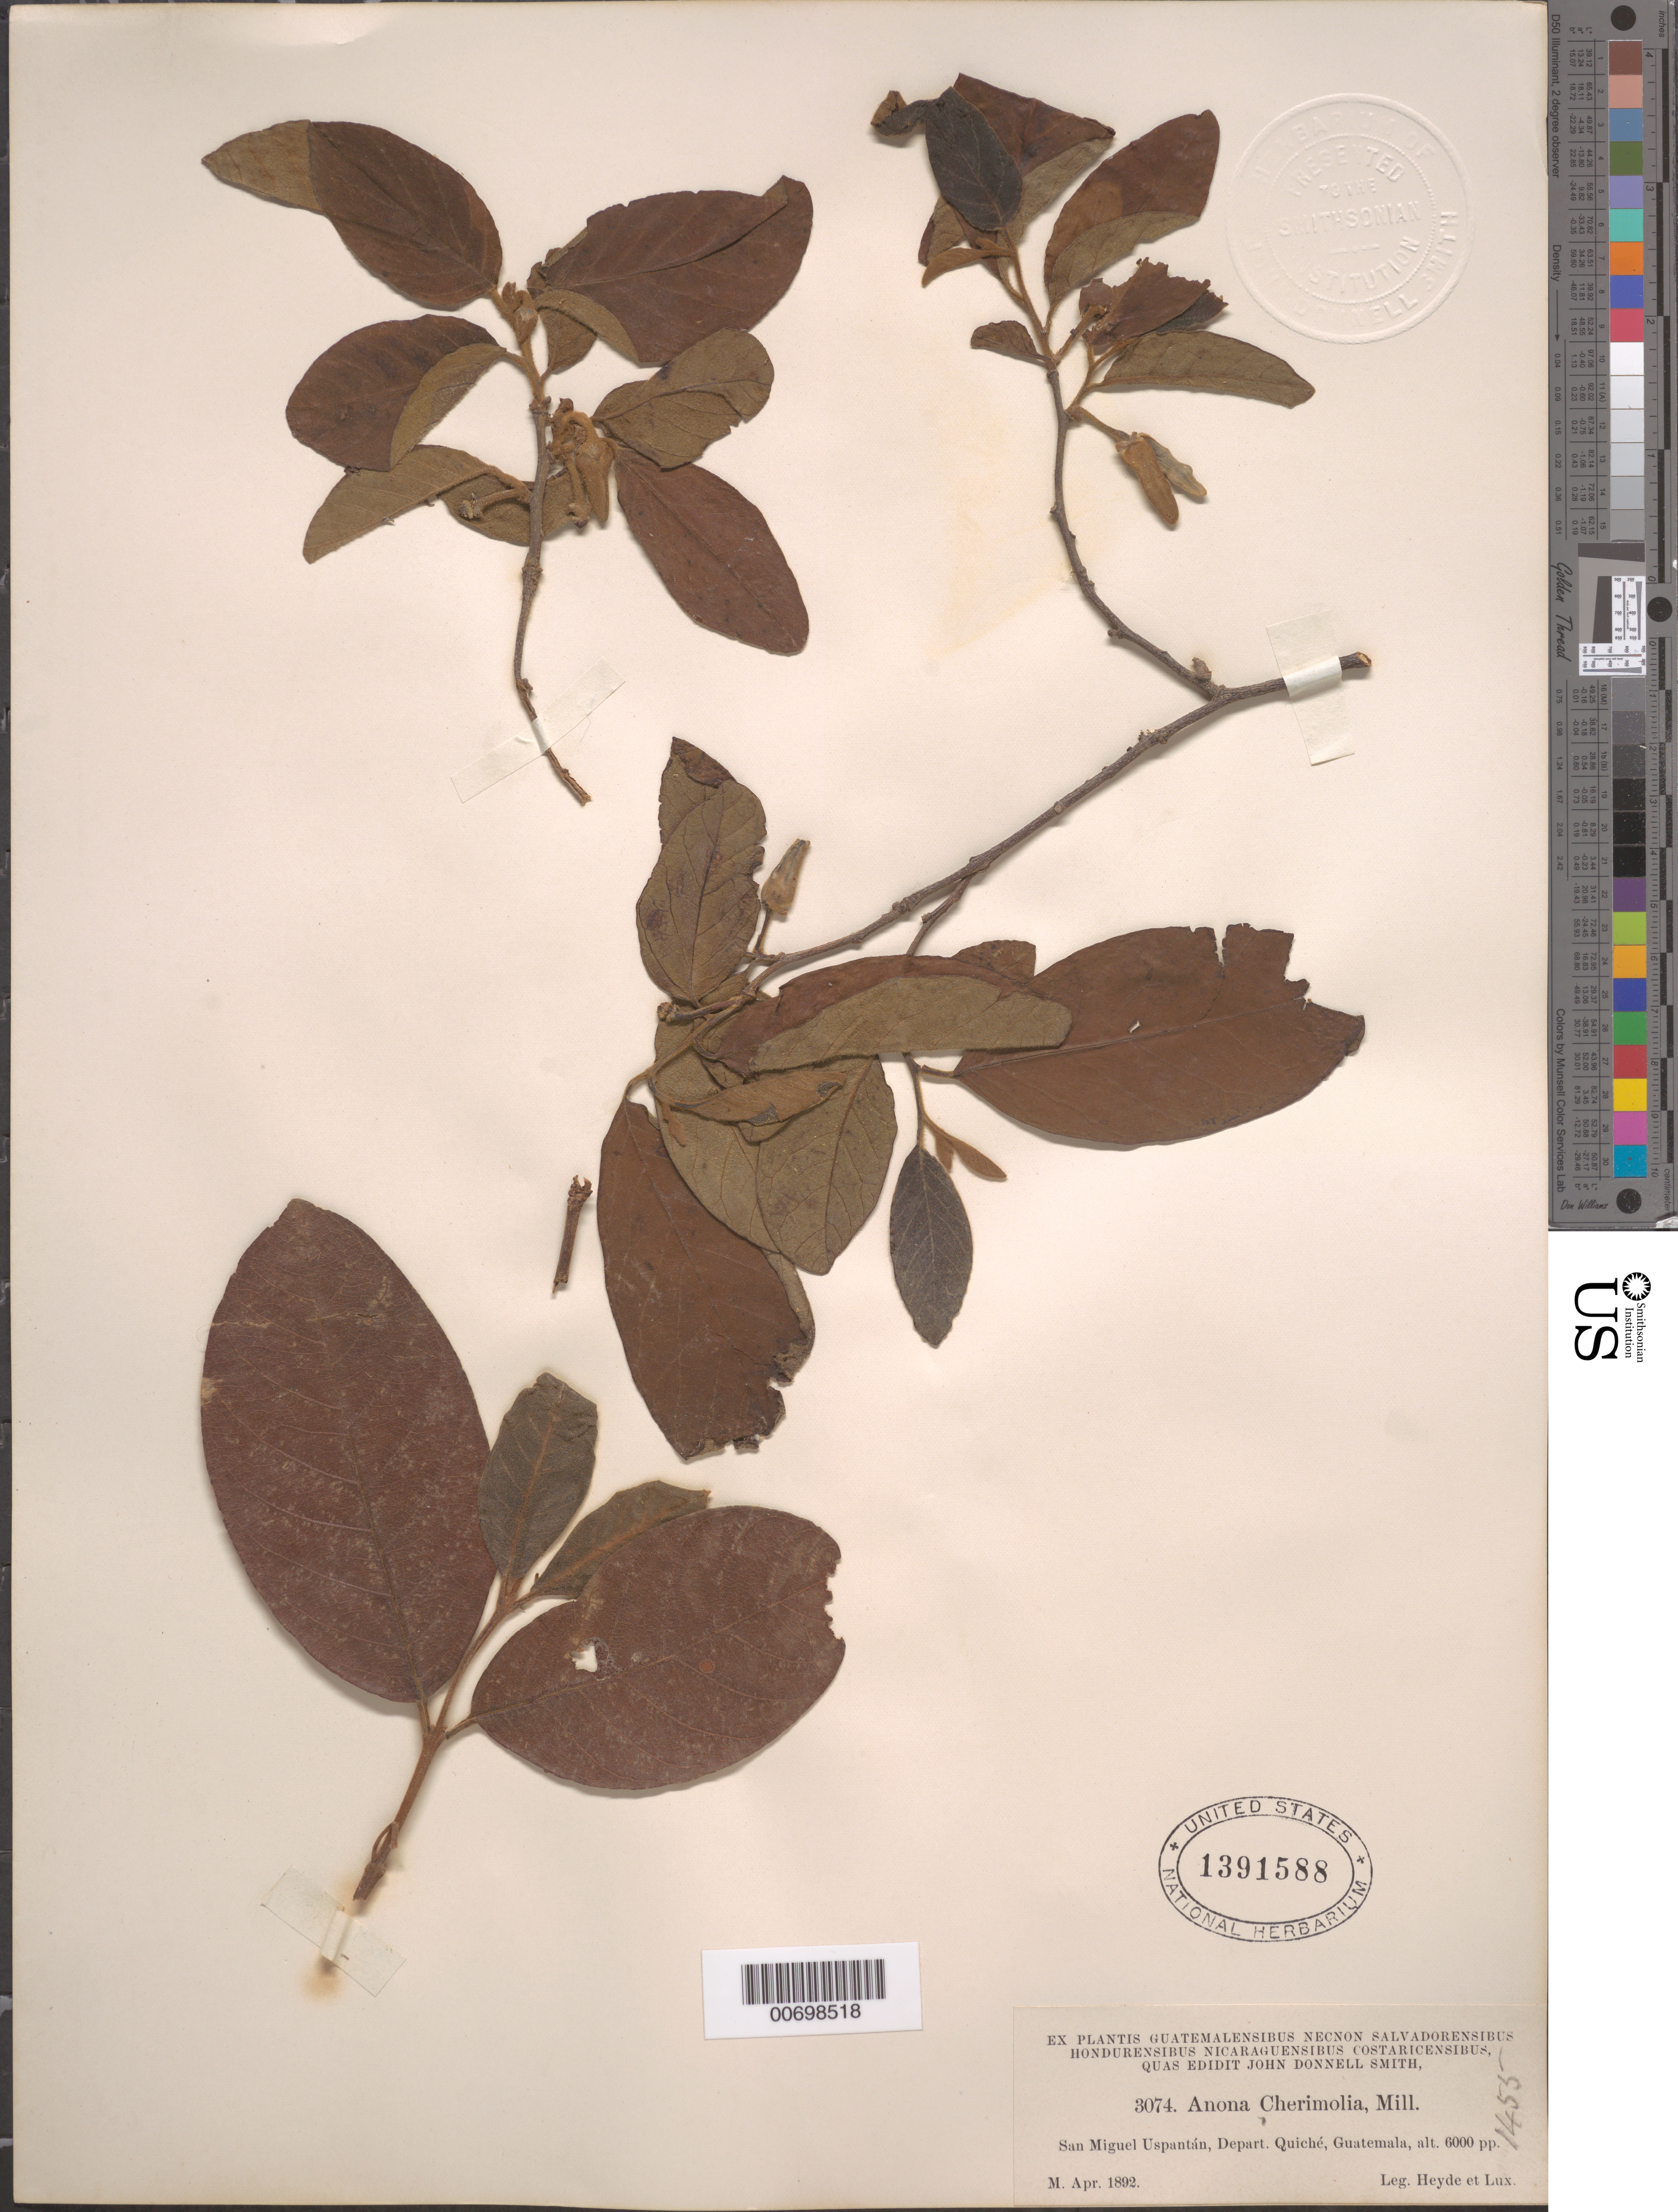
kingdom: Plantae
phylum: Tracheophyta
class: Magnoliopsida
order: Magnoliales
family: Annonaceae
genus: Annona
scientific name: Annona cherimola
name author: Mill.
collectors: E. T. Heyde & E. Lux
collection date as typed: Apr 1892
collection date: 1892-04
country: Guatemala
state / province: El Quiché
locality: San Miguel Uspantan.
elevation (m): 1829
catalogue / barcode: US 1391588